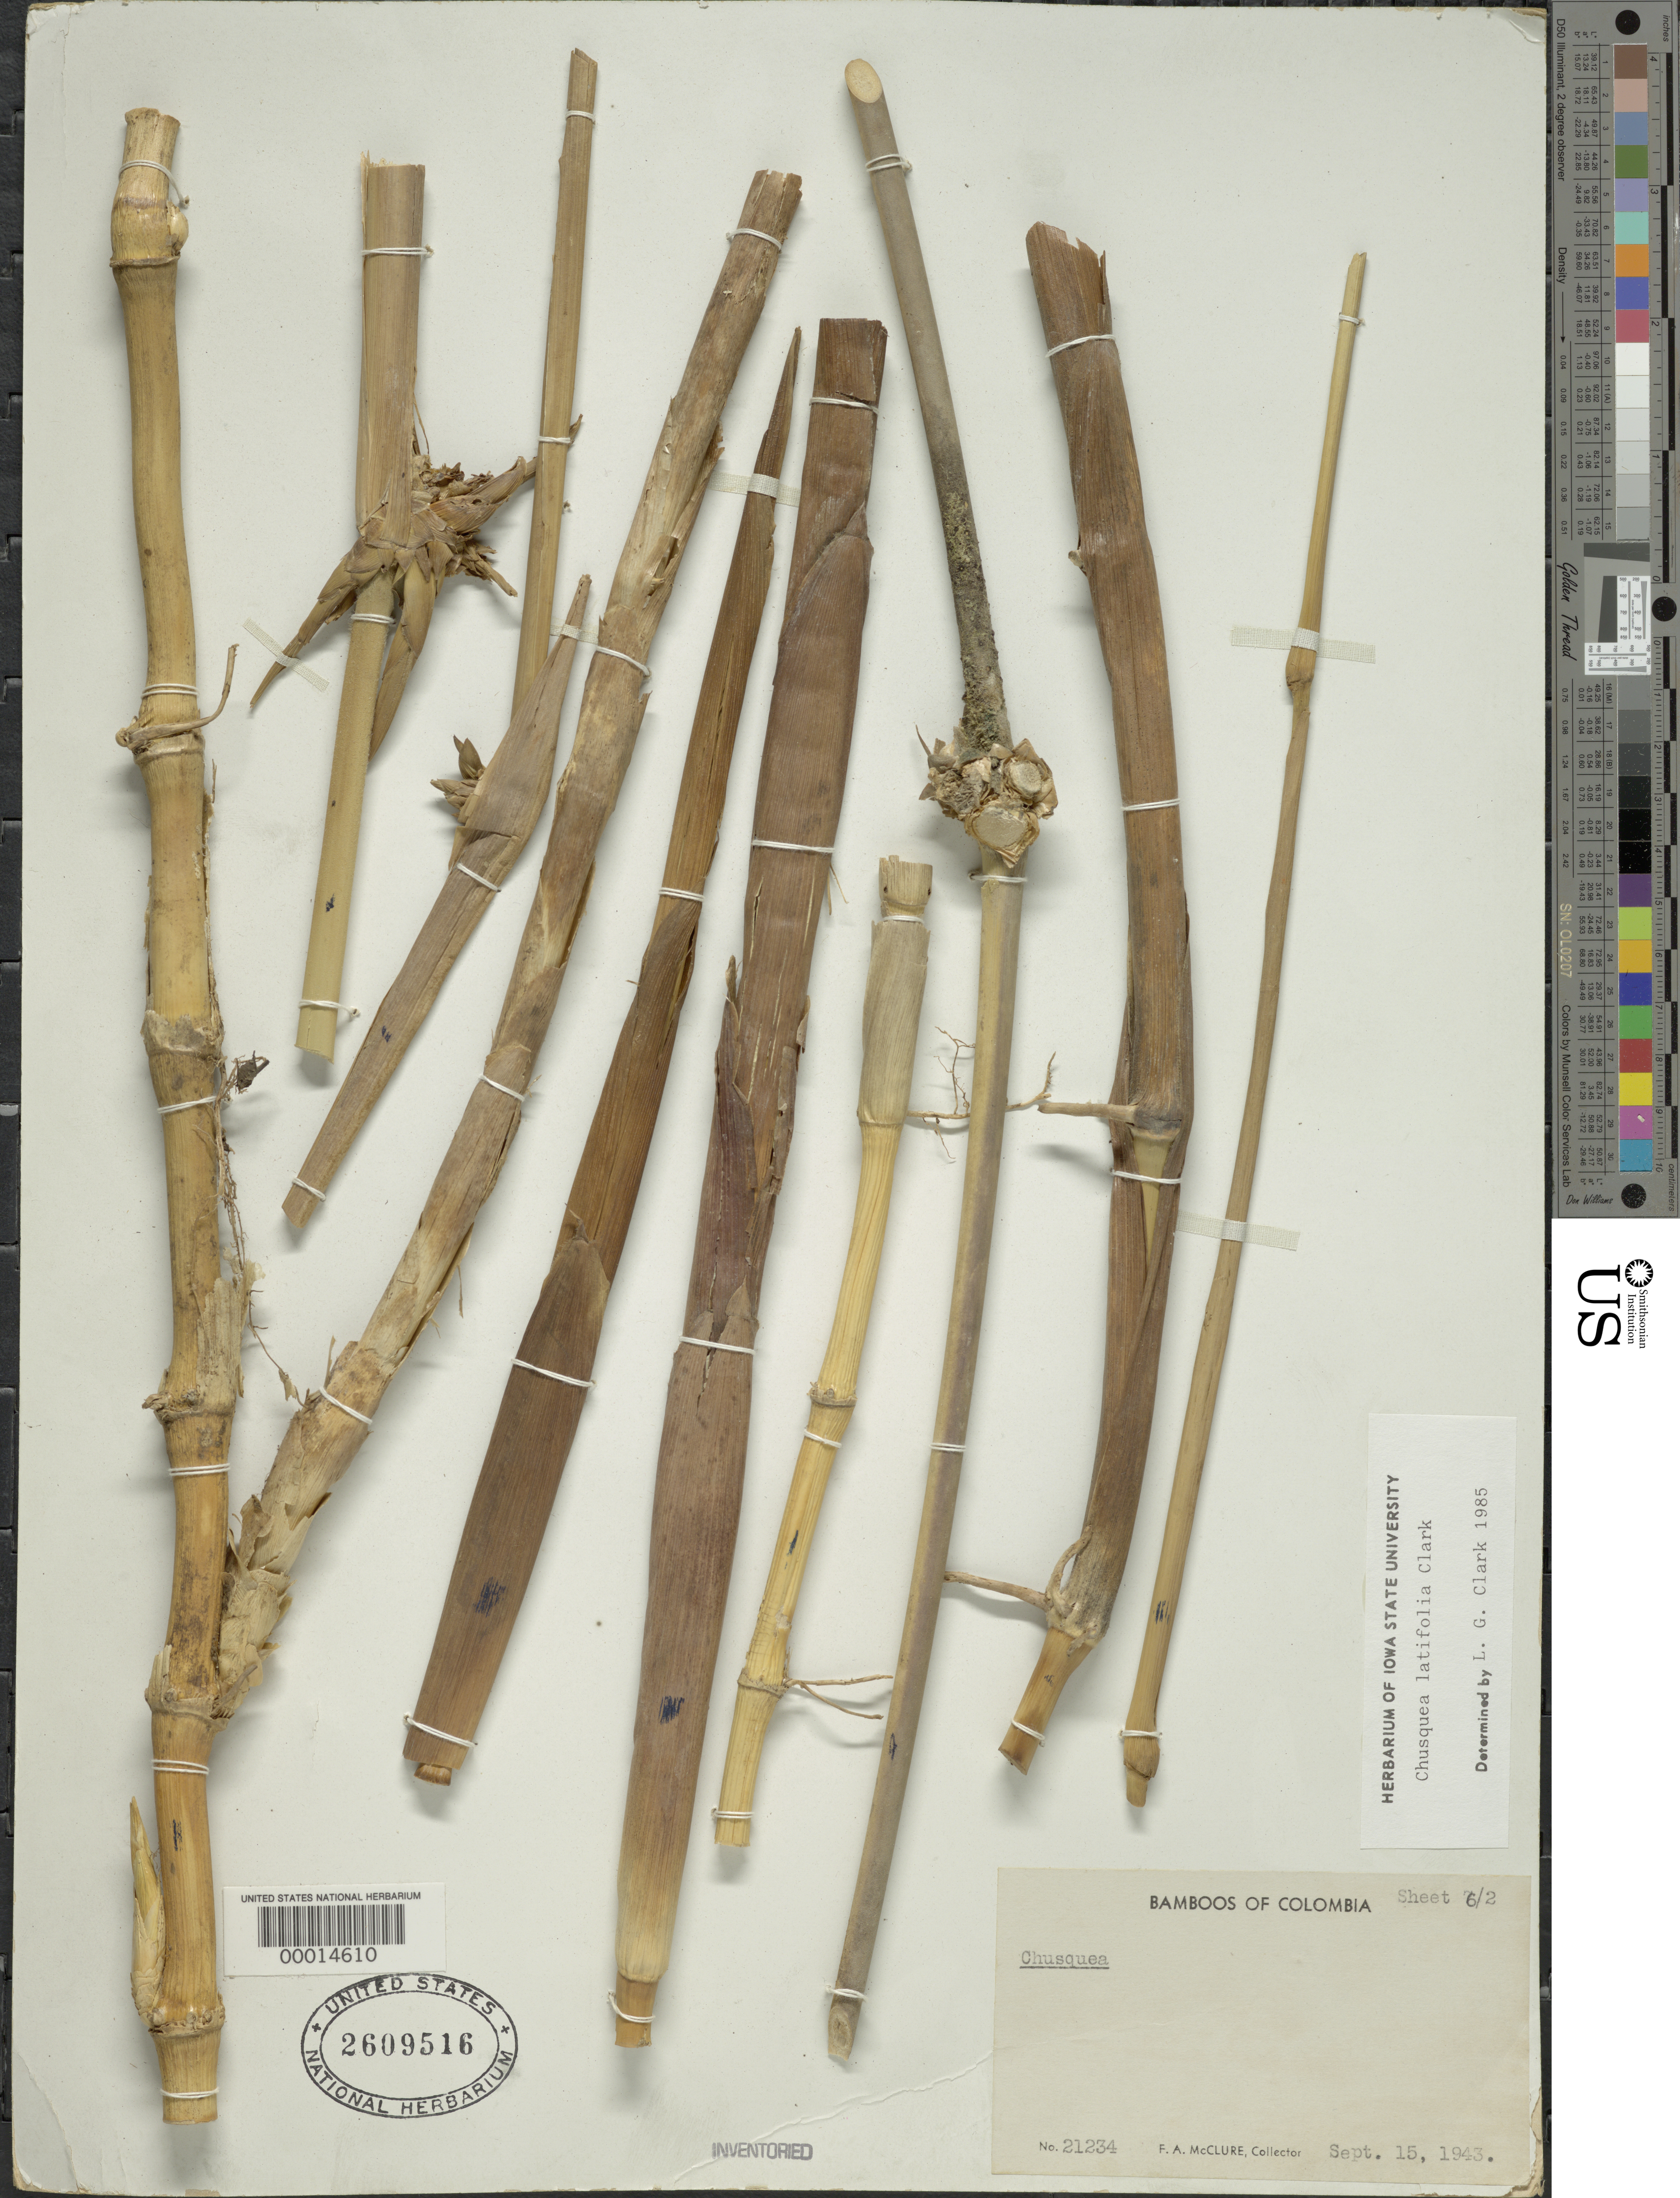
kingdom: Plantae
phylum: Tracheophyta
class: Liliopsida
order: Poales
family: Poaceae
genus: Chusquea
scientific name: Chusquea latifolia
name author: L.G. Clark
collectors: F. A. McClure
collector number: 21234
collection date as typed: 15 Sep 1943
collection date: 1943-09-15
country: Colombia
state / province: Cauca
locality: Cali-Buena Ventura Hwy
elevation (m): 2000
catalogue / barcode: US 2609516